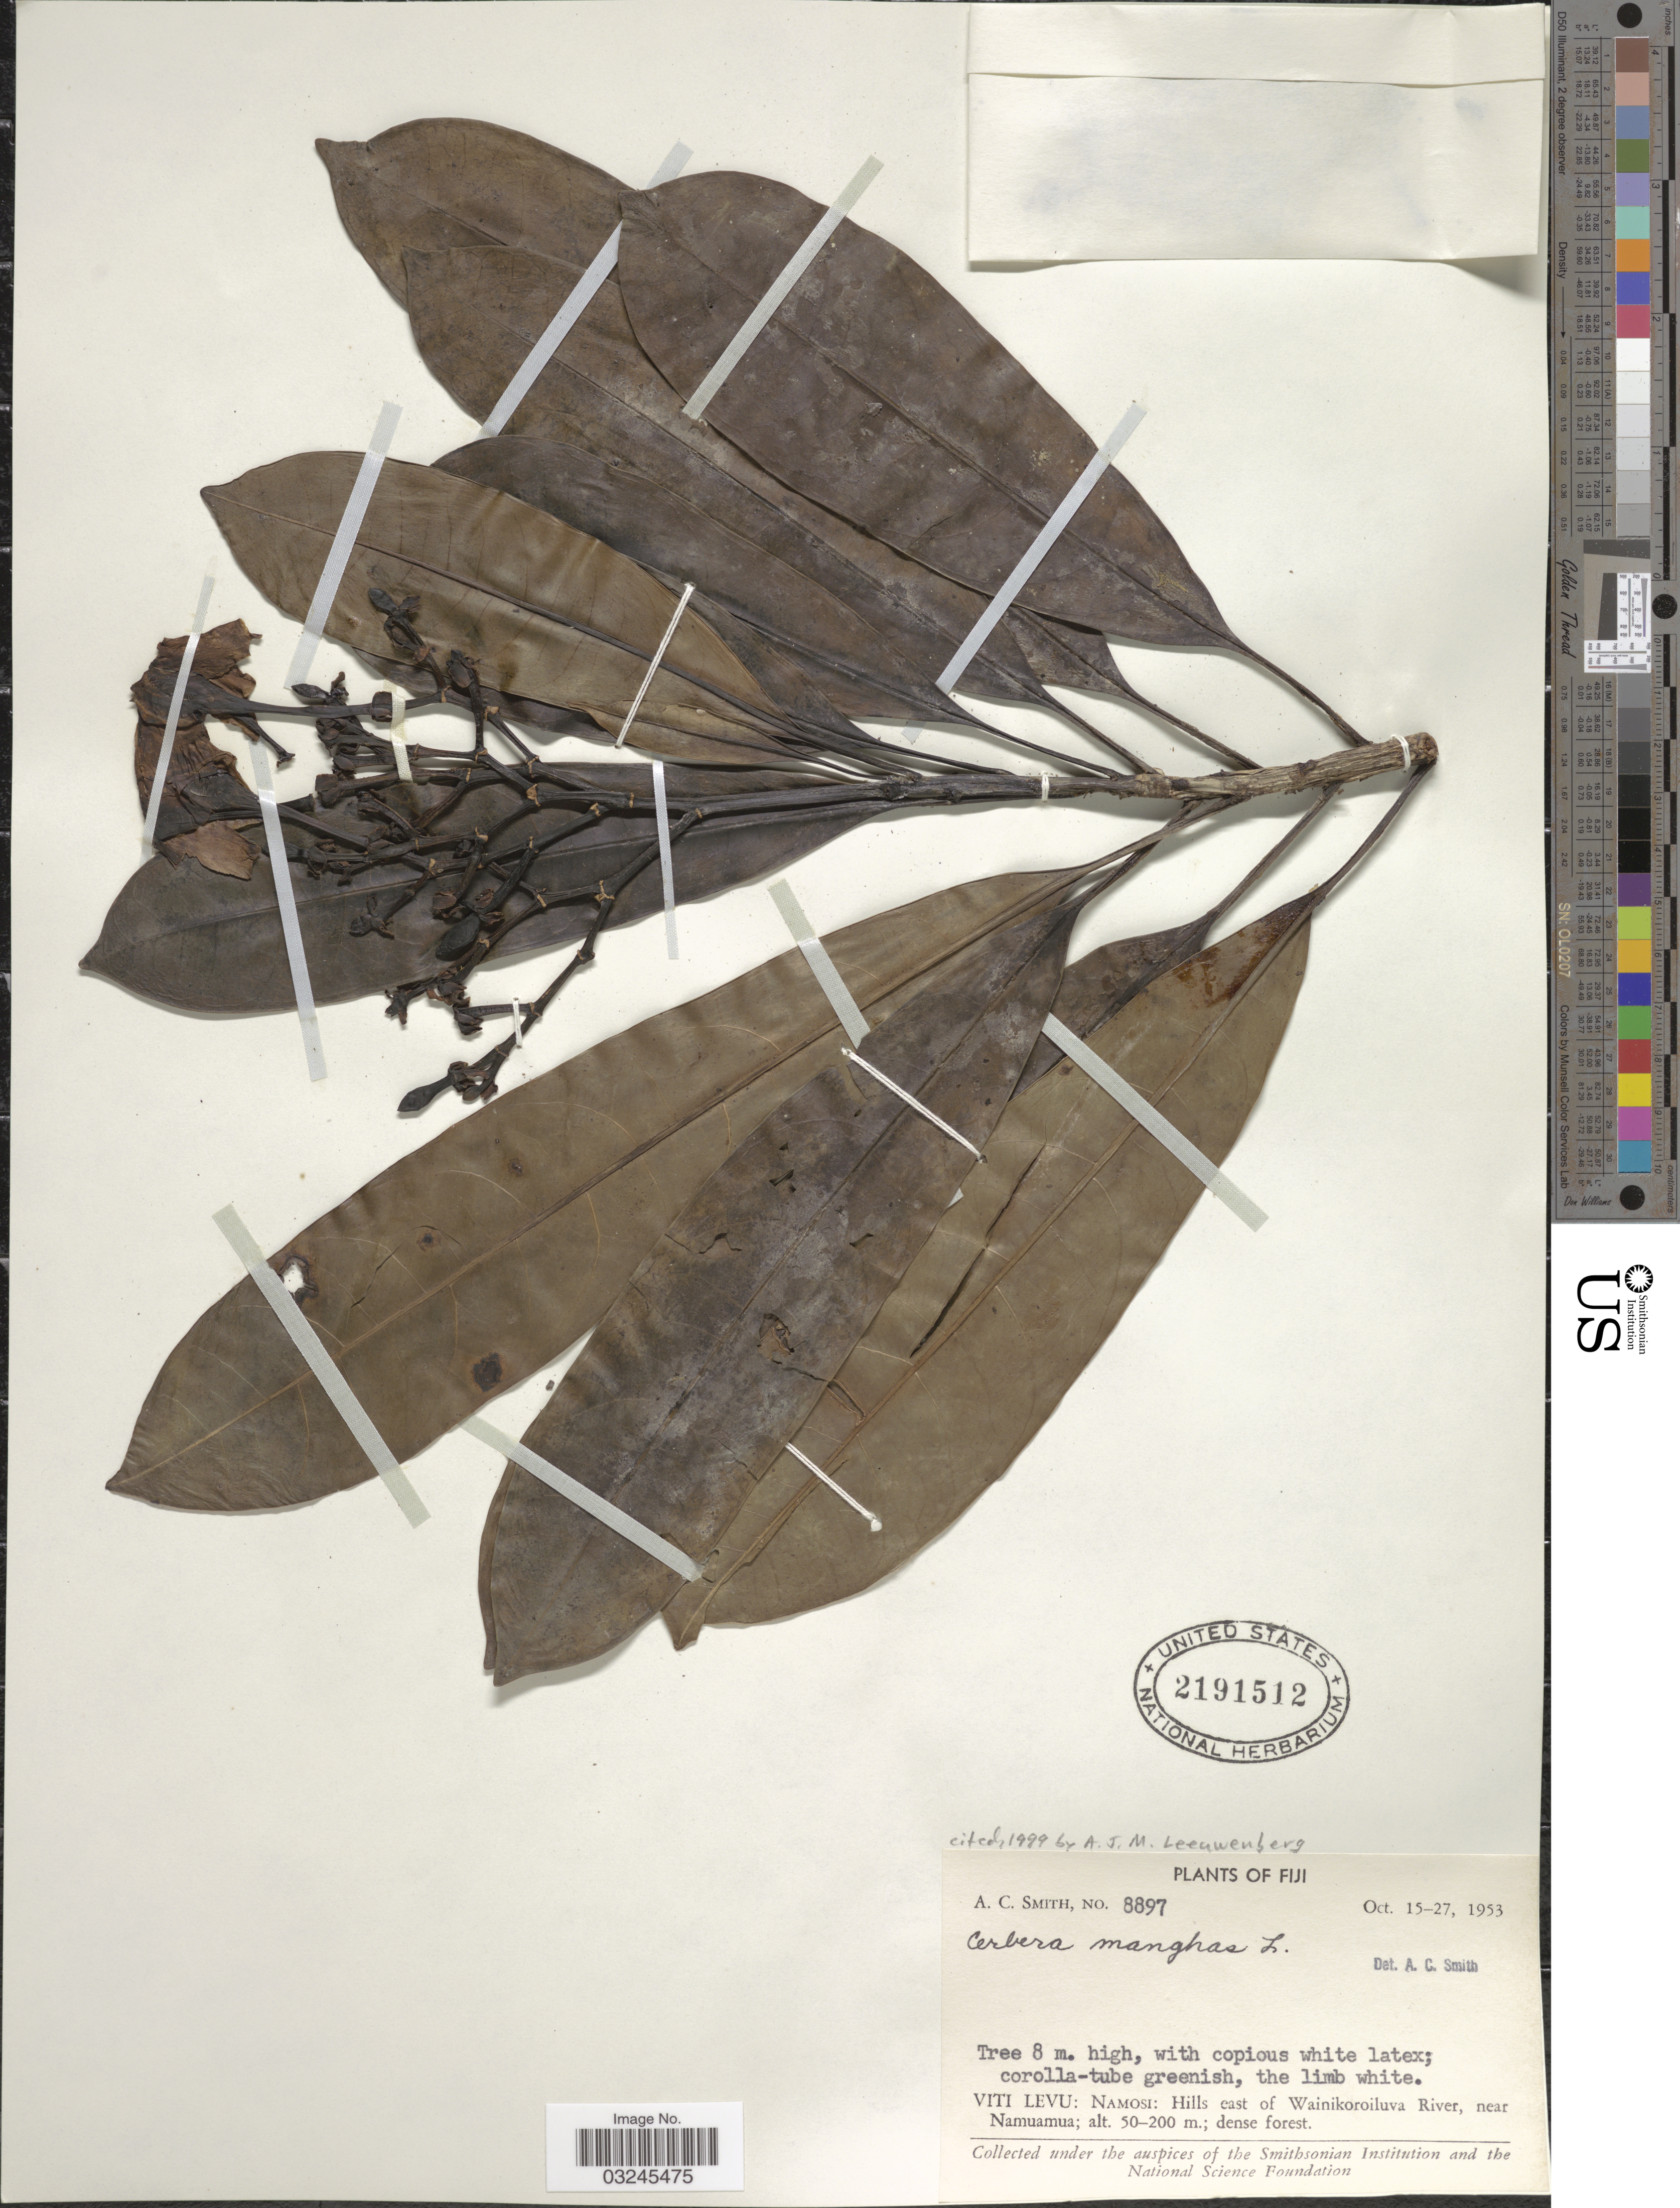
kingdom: Plantae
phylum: Tracheophyta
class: Magnoliopsida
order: Gentianales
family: Apocynaceae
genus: Cerbera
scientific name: Cerbera manghas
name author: L.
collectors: A. C. Smith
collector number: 8897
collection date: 1953-10-15/1953-10-27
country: Fiji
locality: Viti Levu: Namosi: Hills east of Wainikoroiluva River, near Namuamua.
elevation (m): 50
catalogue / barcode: US 2191512